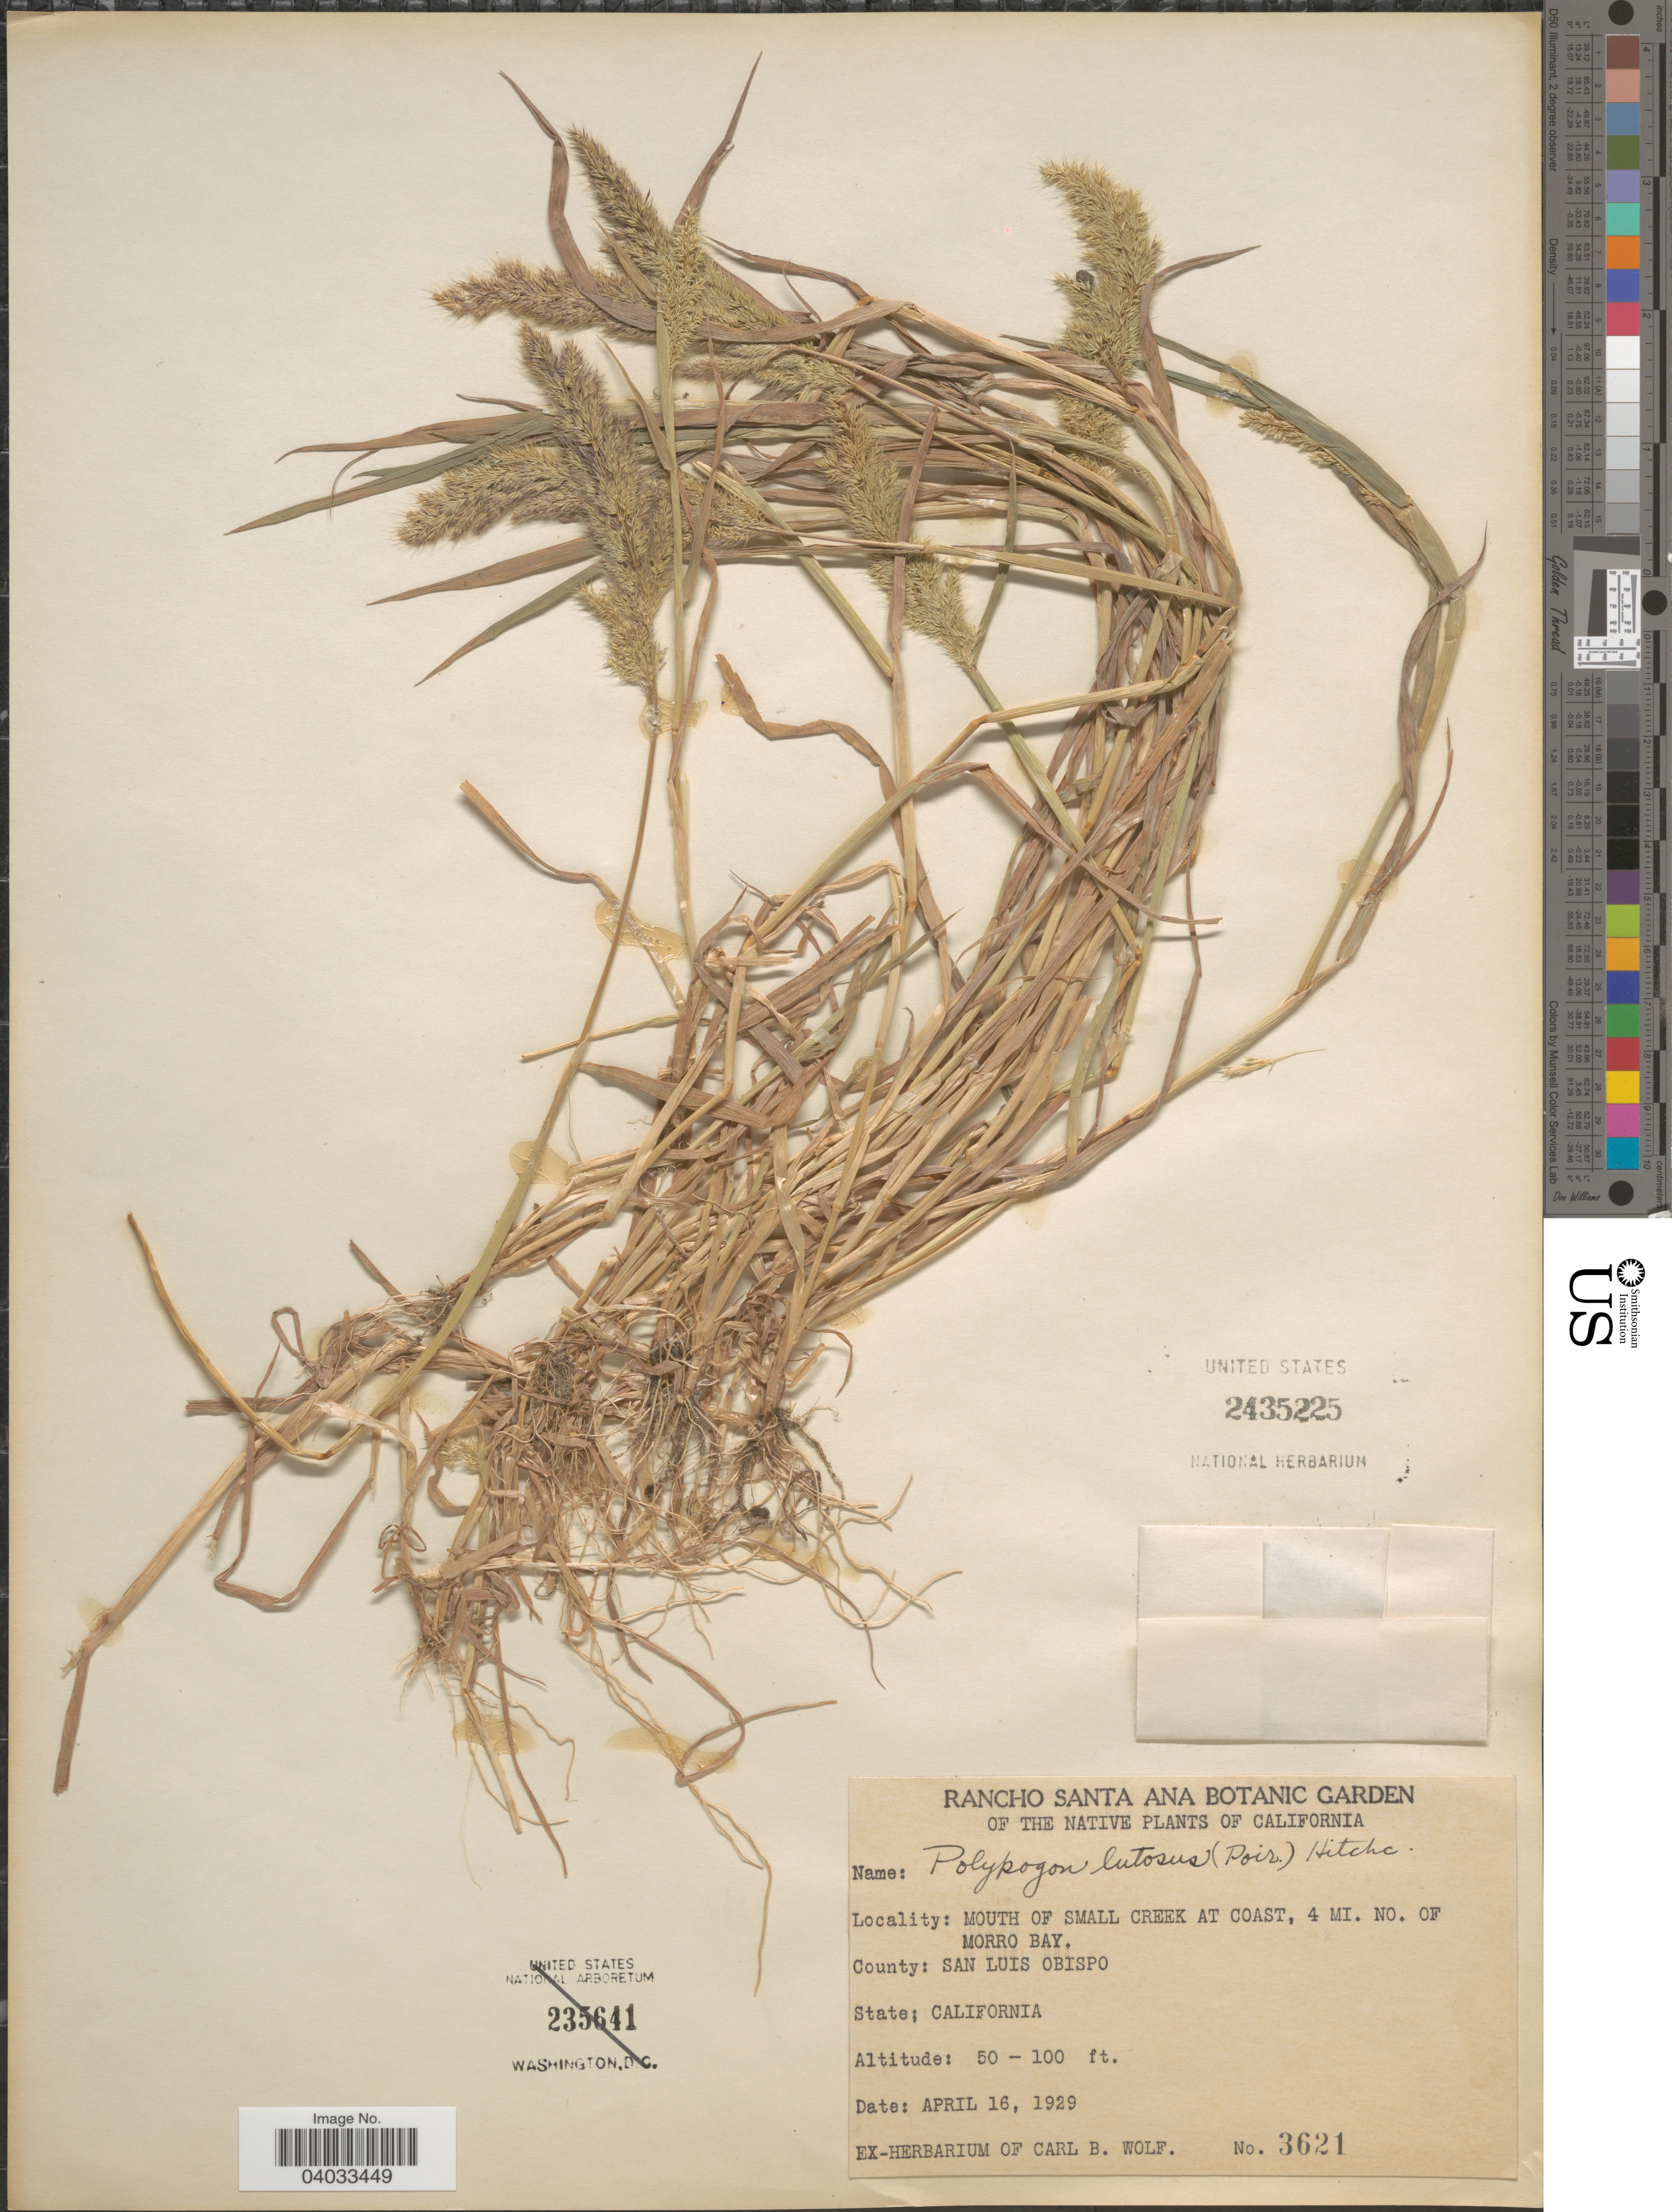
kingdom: Plantae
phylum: Tracheophyta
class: Liliopsida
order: Poales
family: Poaceae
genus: Polypogon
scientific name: Polypogon interruptus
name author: Kunth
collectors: ex herb. Carl B. Wolf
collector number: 3621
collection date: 1929-04-16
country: United States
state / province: California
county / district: San Luis Obispo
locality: Mouth of Small Creek at Coast, 4 mi. no. of Morro Bay. County: San Luis Obispo.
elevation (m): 15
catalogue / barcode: US 2435225